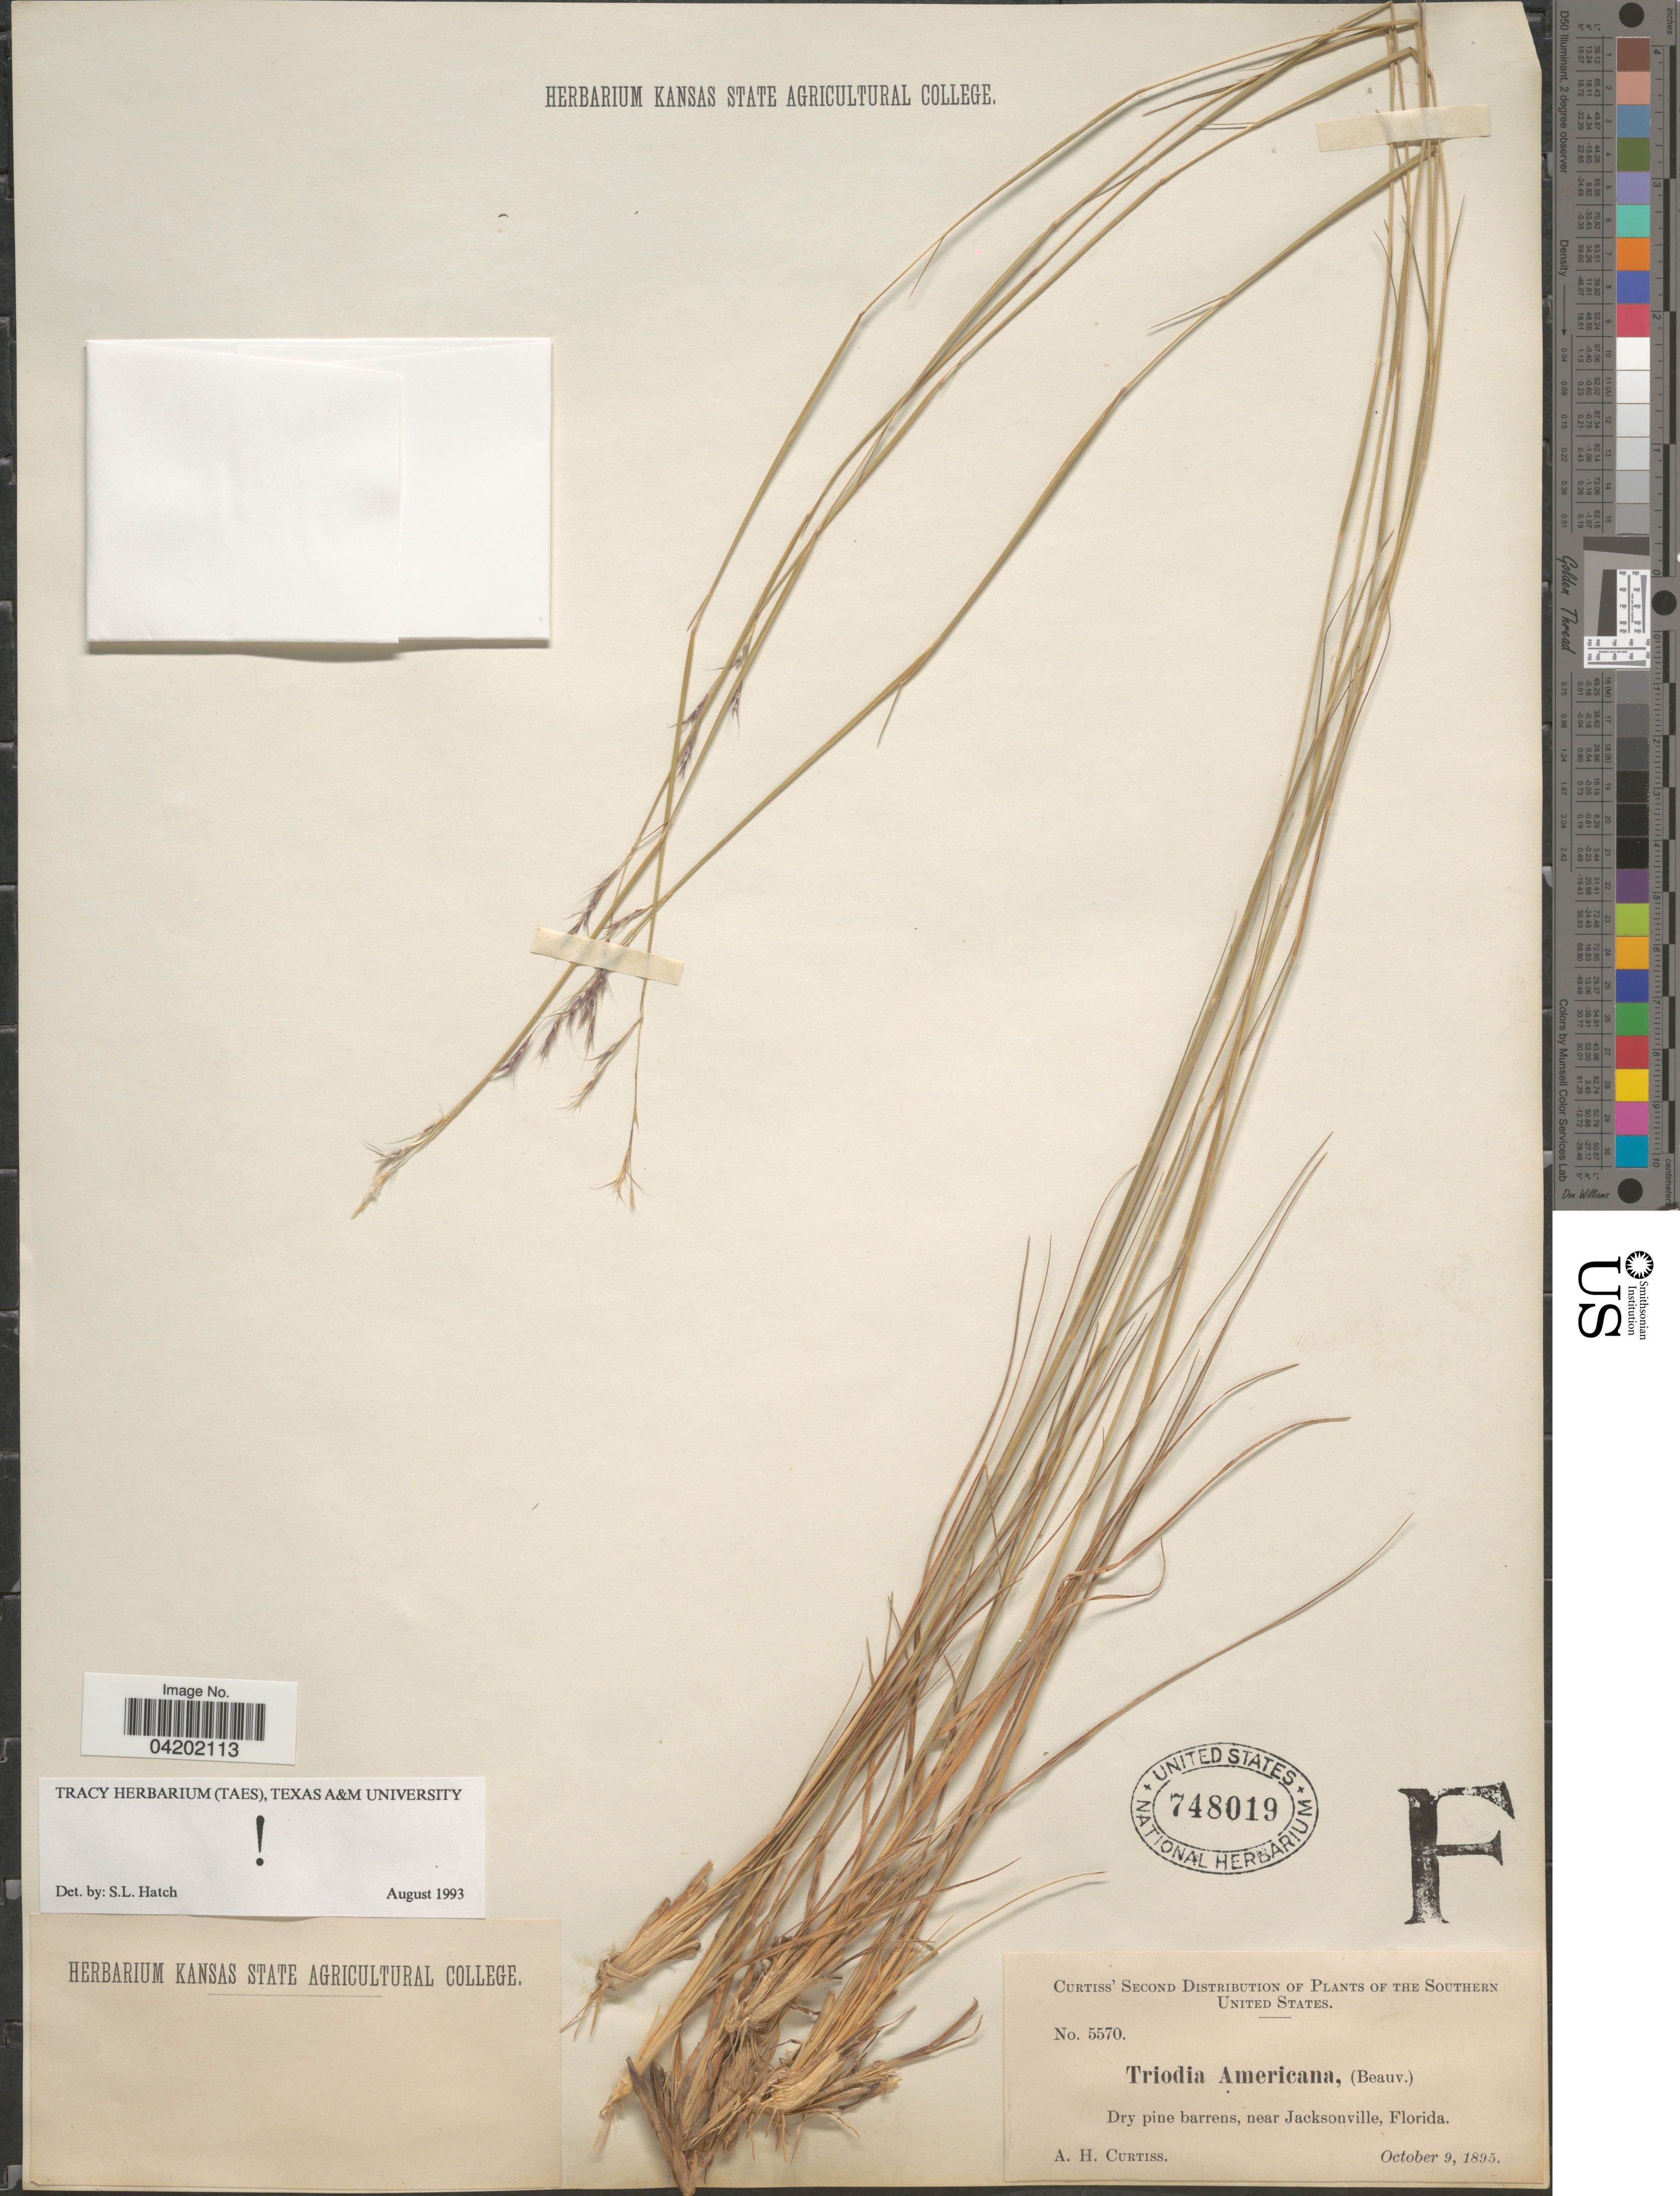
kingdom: Plantae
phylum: Tracheophyta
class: Liliopsida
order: Poales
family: Poaceae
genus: Triplasis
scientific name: Triplasis americana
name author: P. Beauv.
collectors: A. H. Curtiss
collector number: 5570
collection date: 1895-10-09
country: United States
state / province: Florida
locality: Southern United States. Dry pine barrens, near Jacksonville.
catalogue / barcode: US 748019